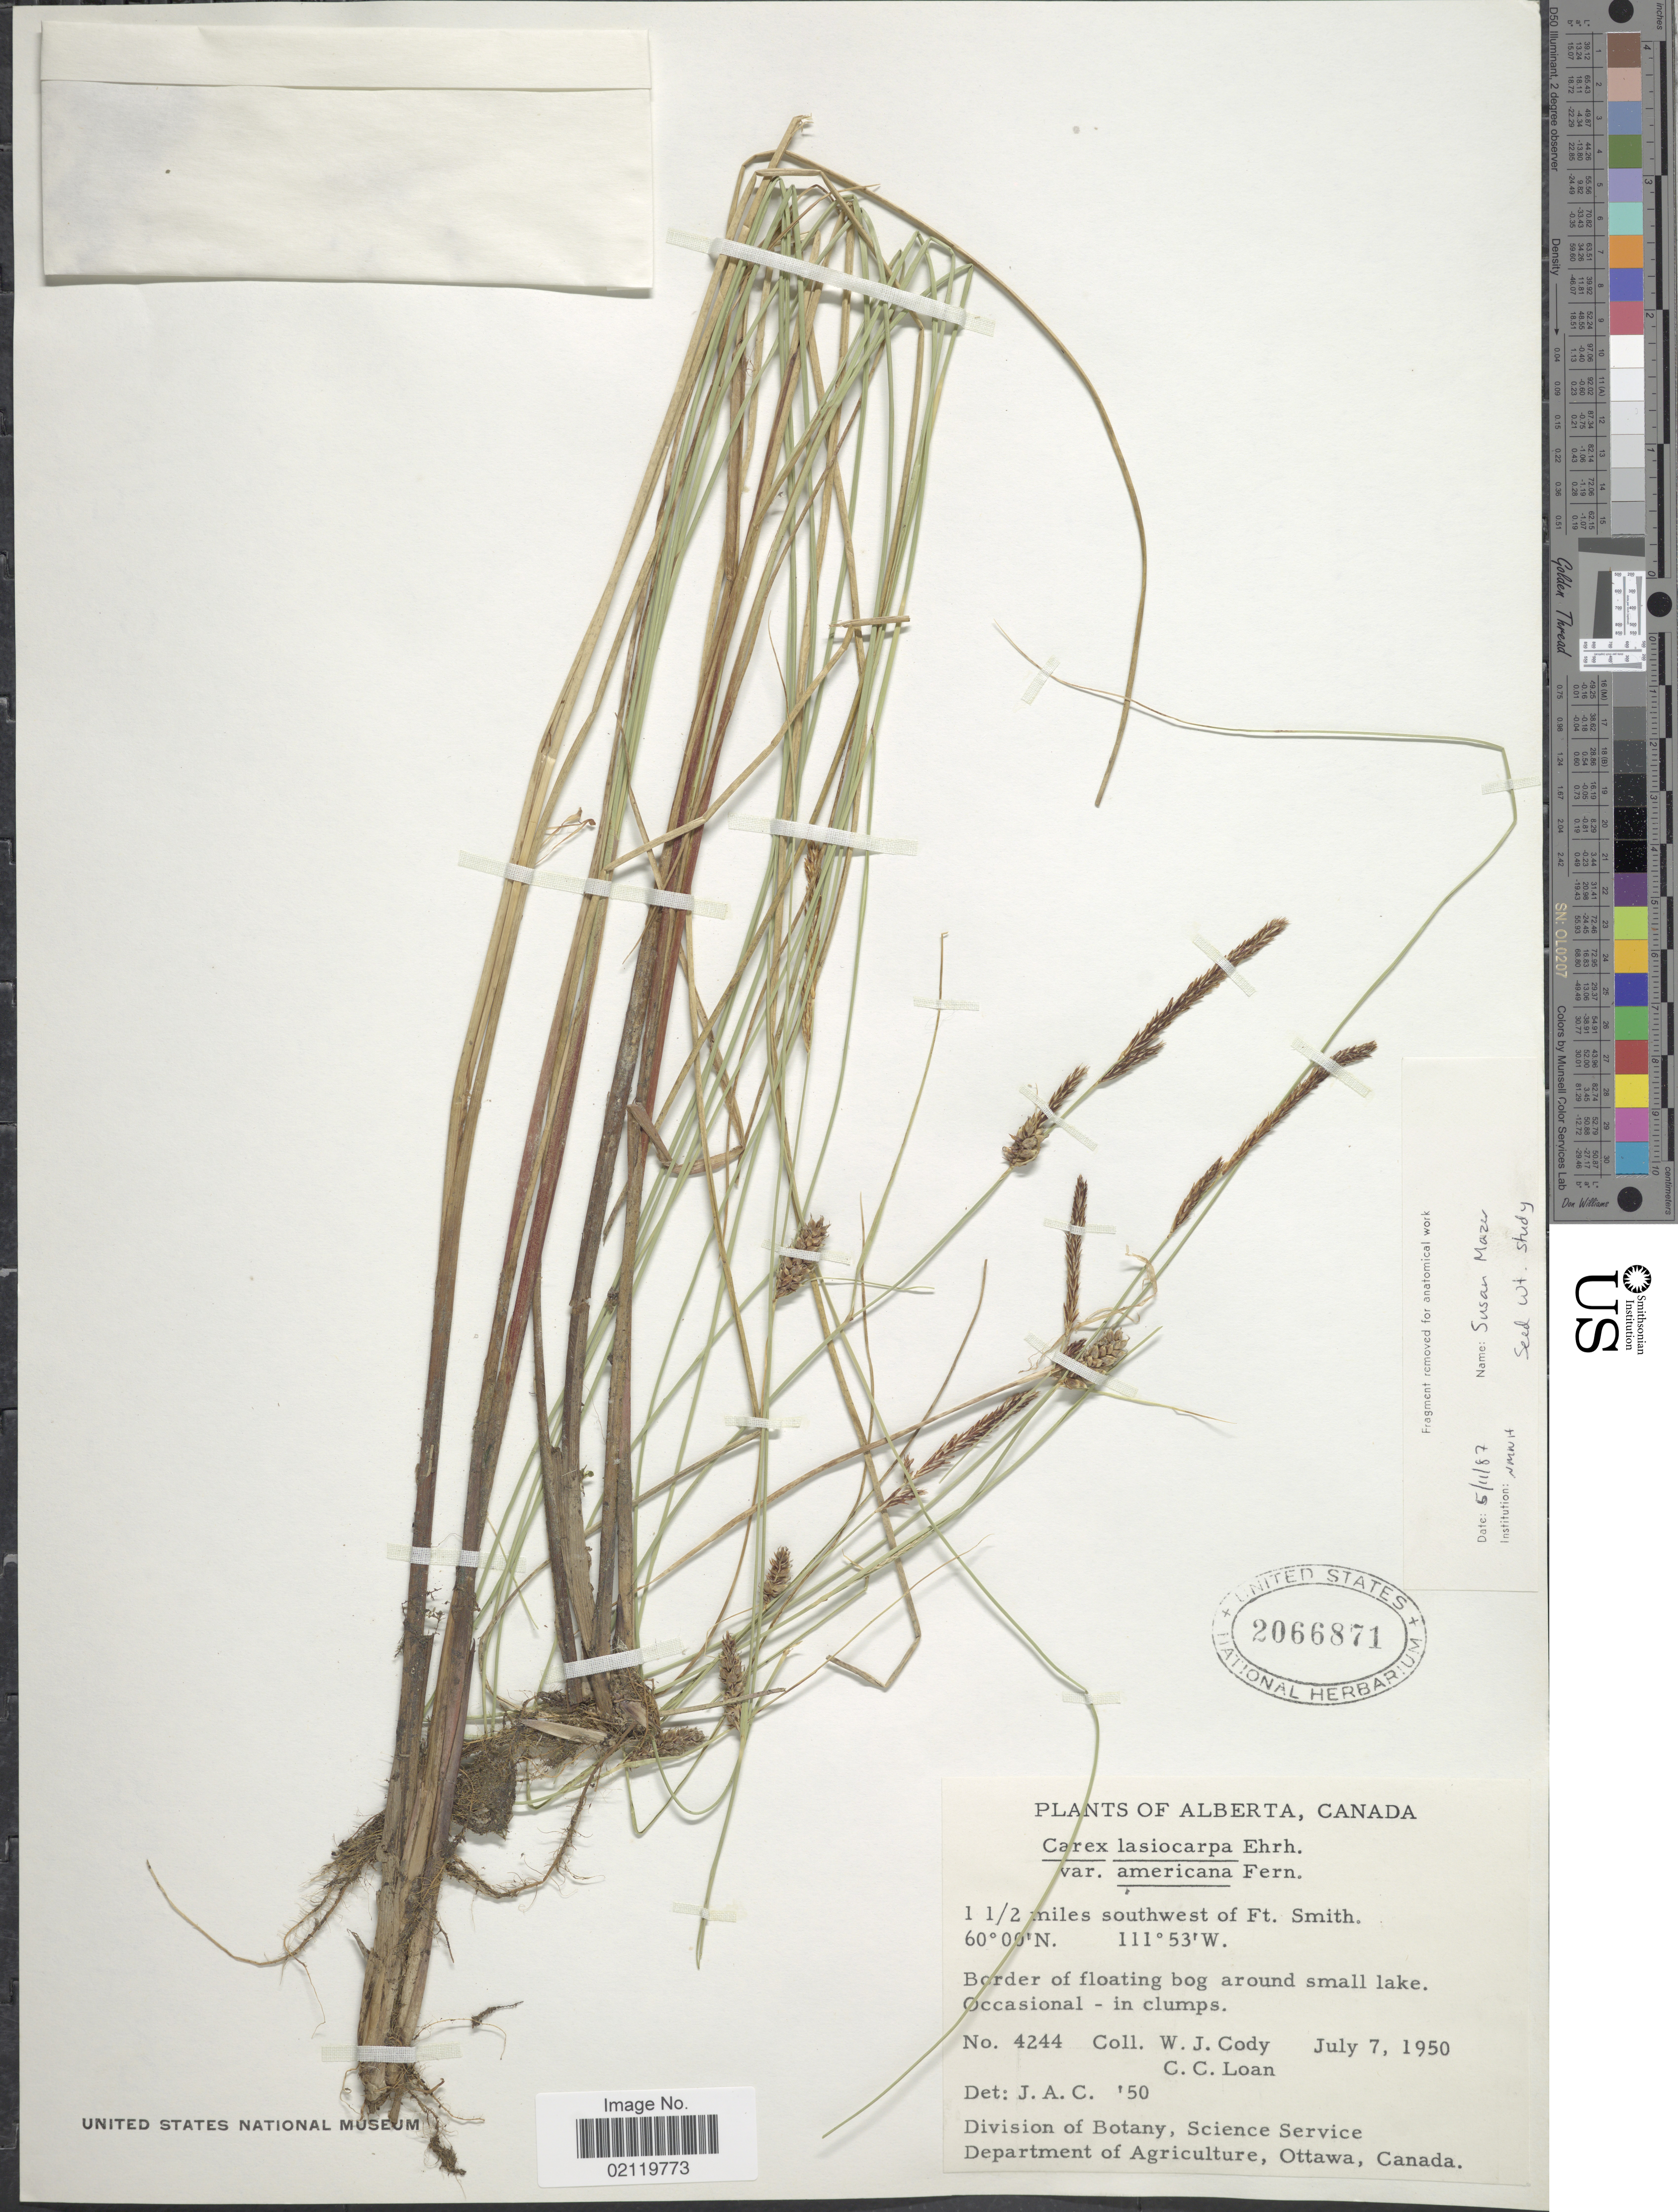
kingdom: Plantae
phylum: Tracheophyta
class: Liliopsida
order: Poales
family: Cyperaceae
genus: Carex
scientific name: Carex lasiocarpa var. americana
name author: Fernald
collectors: W. Cody & C. Loan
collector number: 4244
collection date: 1950-07-07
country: Canada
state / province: Alberta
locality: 1 1/1 miles southwest of Ft. Smith. Border of floating bog around small lake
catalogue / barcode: US 2066871